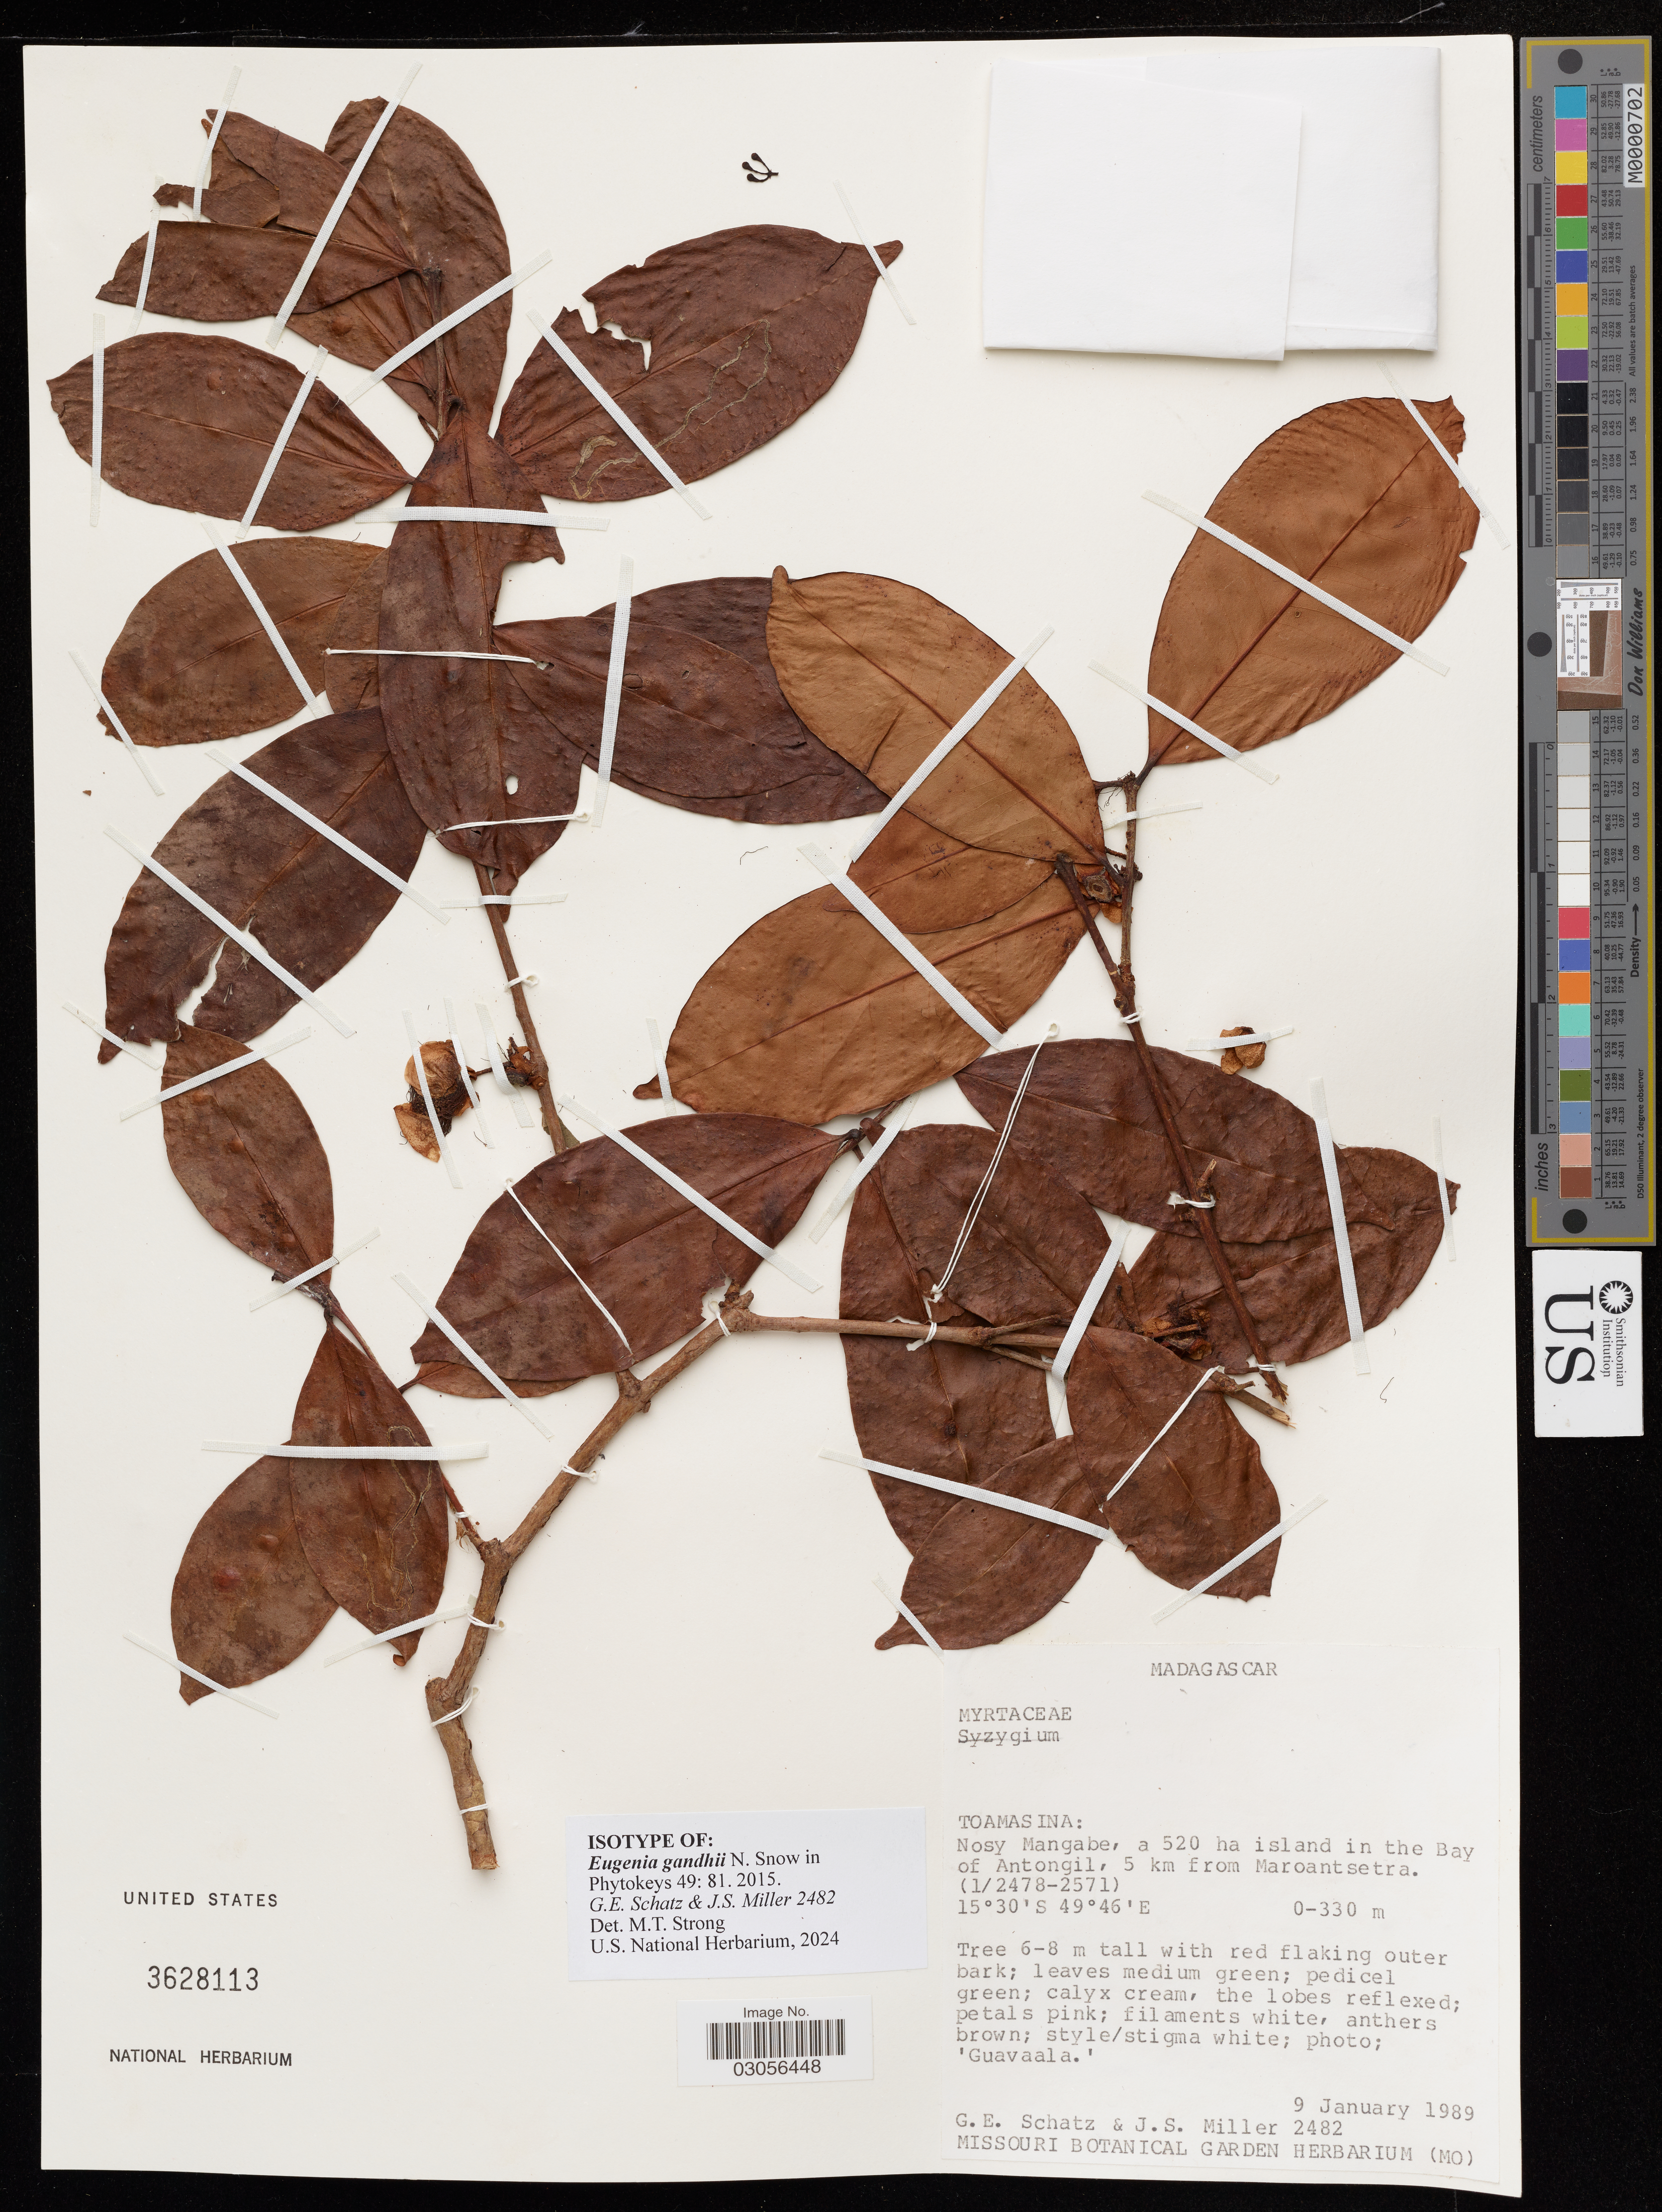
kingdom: Plantae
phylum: Tracheophyta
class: Magnoliopsida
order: Myrtales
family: Myrtaceae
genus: Eugenia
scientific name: Eugenia gandhii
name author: N. Snow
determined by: Strong, Mark T., (BOT), Smithsonian Institution - National Museum of Natural History (UNITED STATES)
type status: Isotype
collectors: G. Schatz & J. S. Miller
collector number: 2482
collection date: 1989-01-09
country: Madagascar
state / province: Analanjirofo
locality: Nosy Mangabe, a 520 ha island in the Bay of Antongil, 5 km from Maroantsetra. (1/2478-2571).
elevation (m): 0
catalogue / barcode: US 3628113